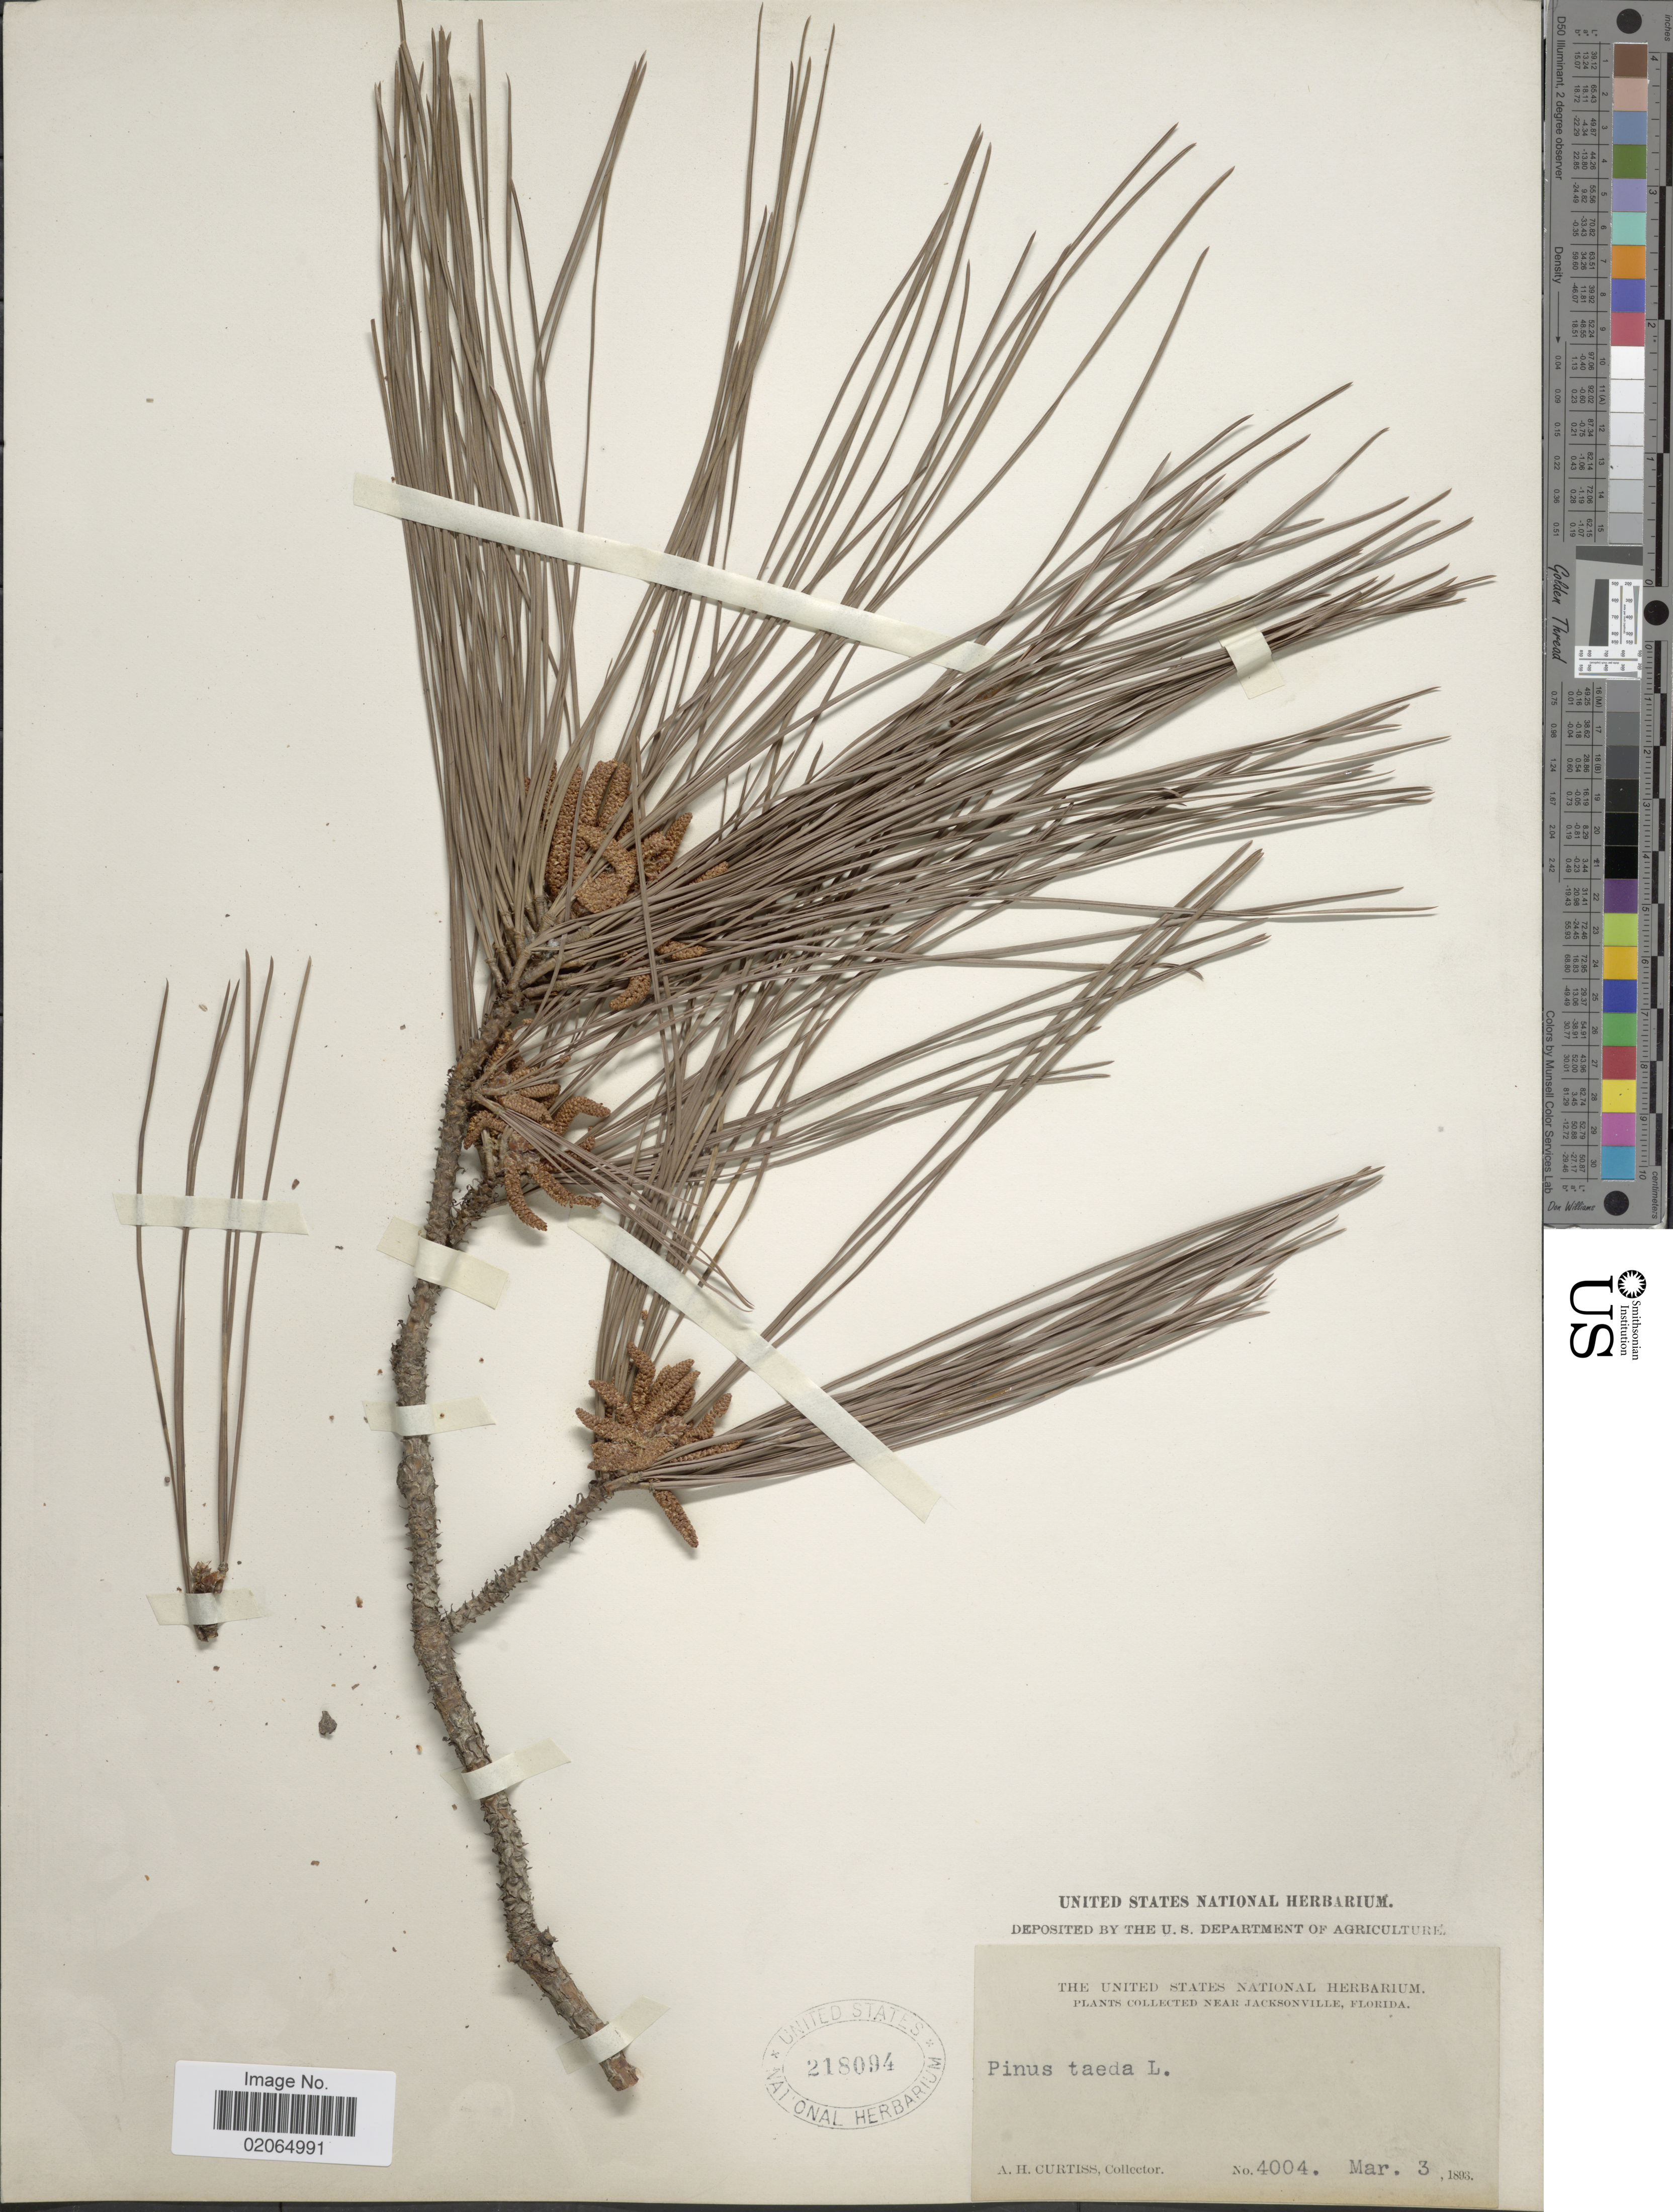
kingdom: Plantae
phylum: Tracheophyta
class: Pinopsida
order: Pinales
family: Pinaceae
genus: Pinus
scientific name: Pinus taeda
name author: L.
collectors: A. H. Curtiss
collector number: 4004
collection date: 1893-03-03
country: United States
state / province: Florida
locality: Near Jacksonville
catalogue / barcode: US 218094